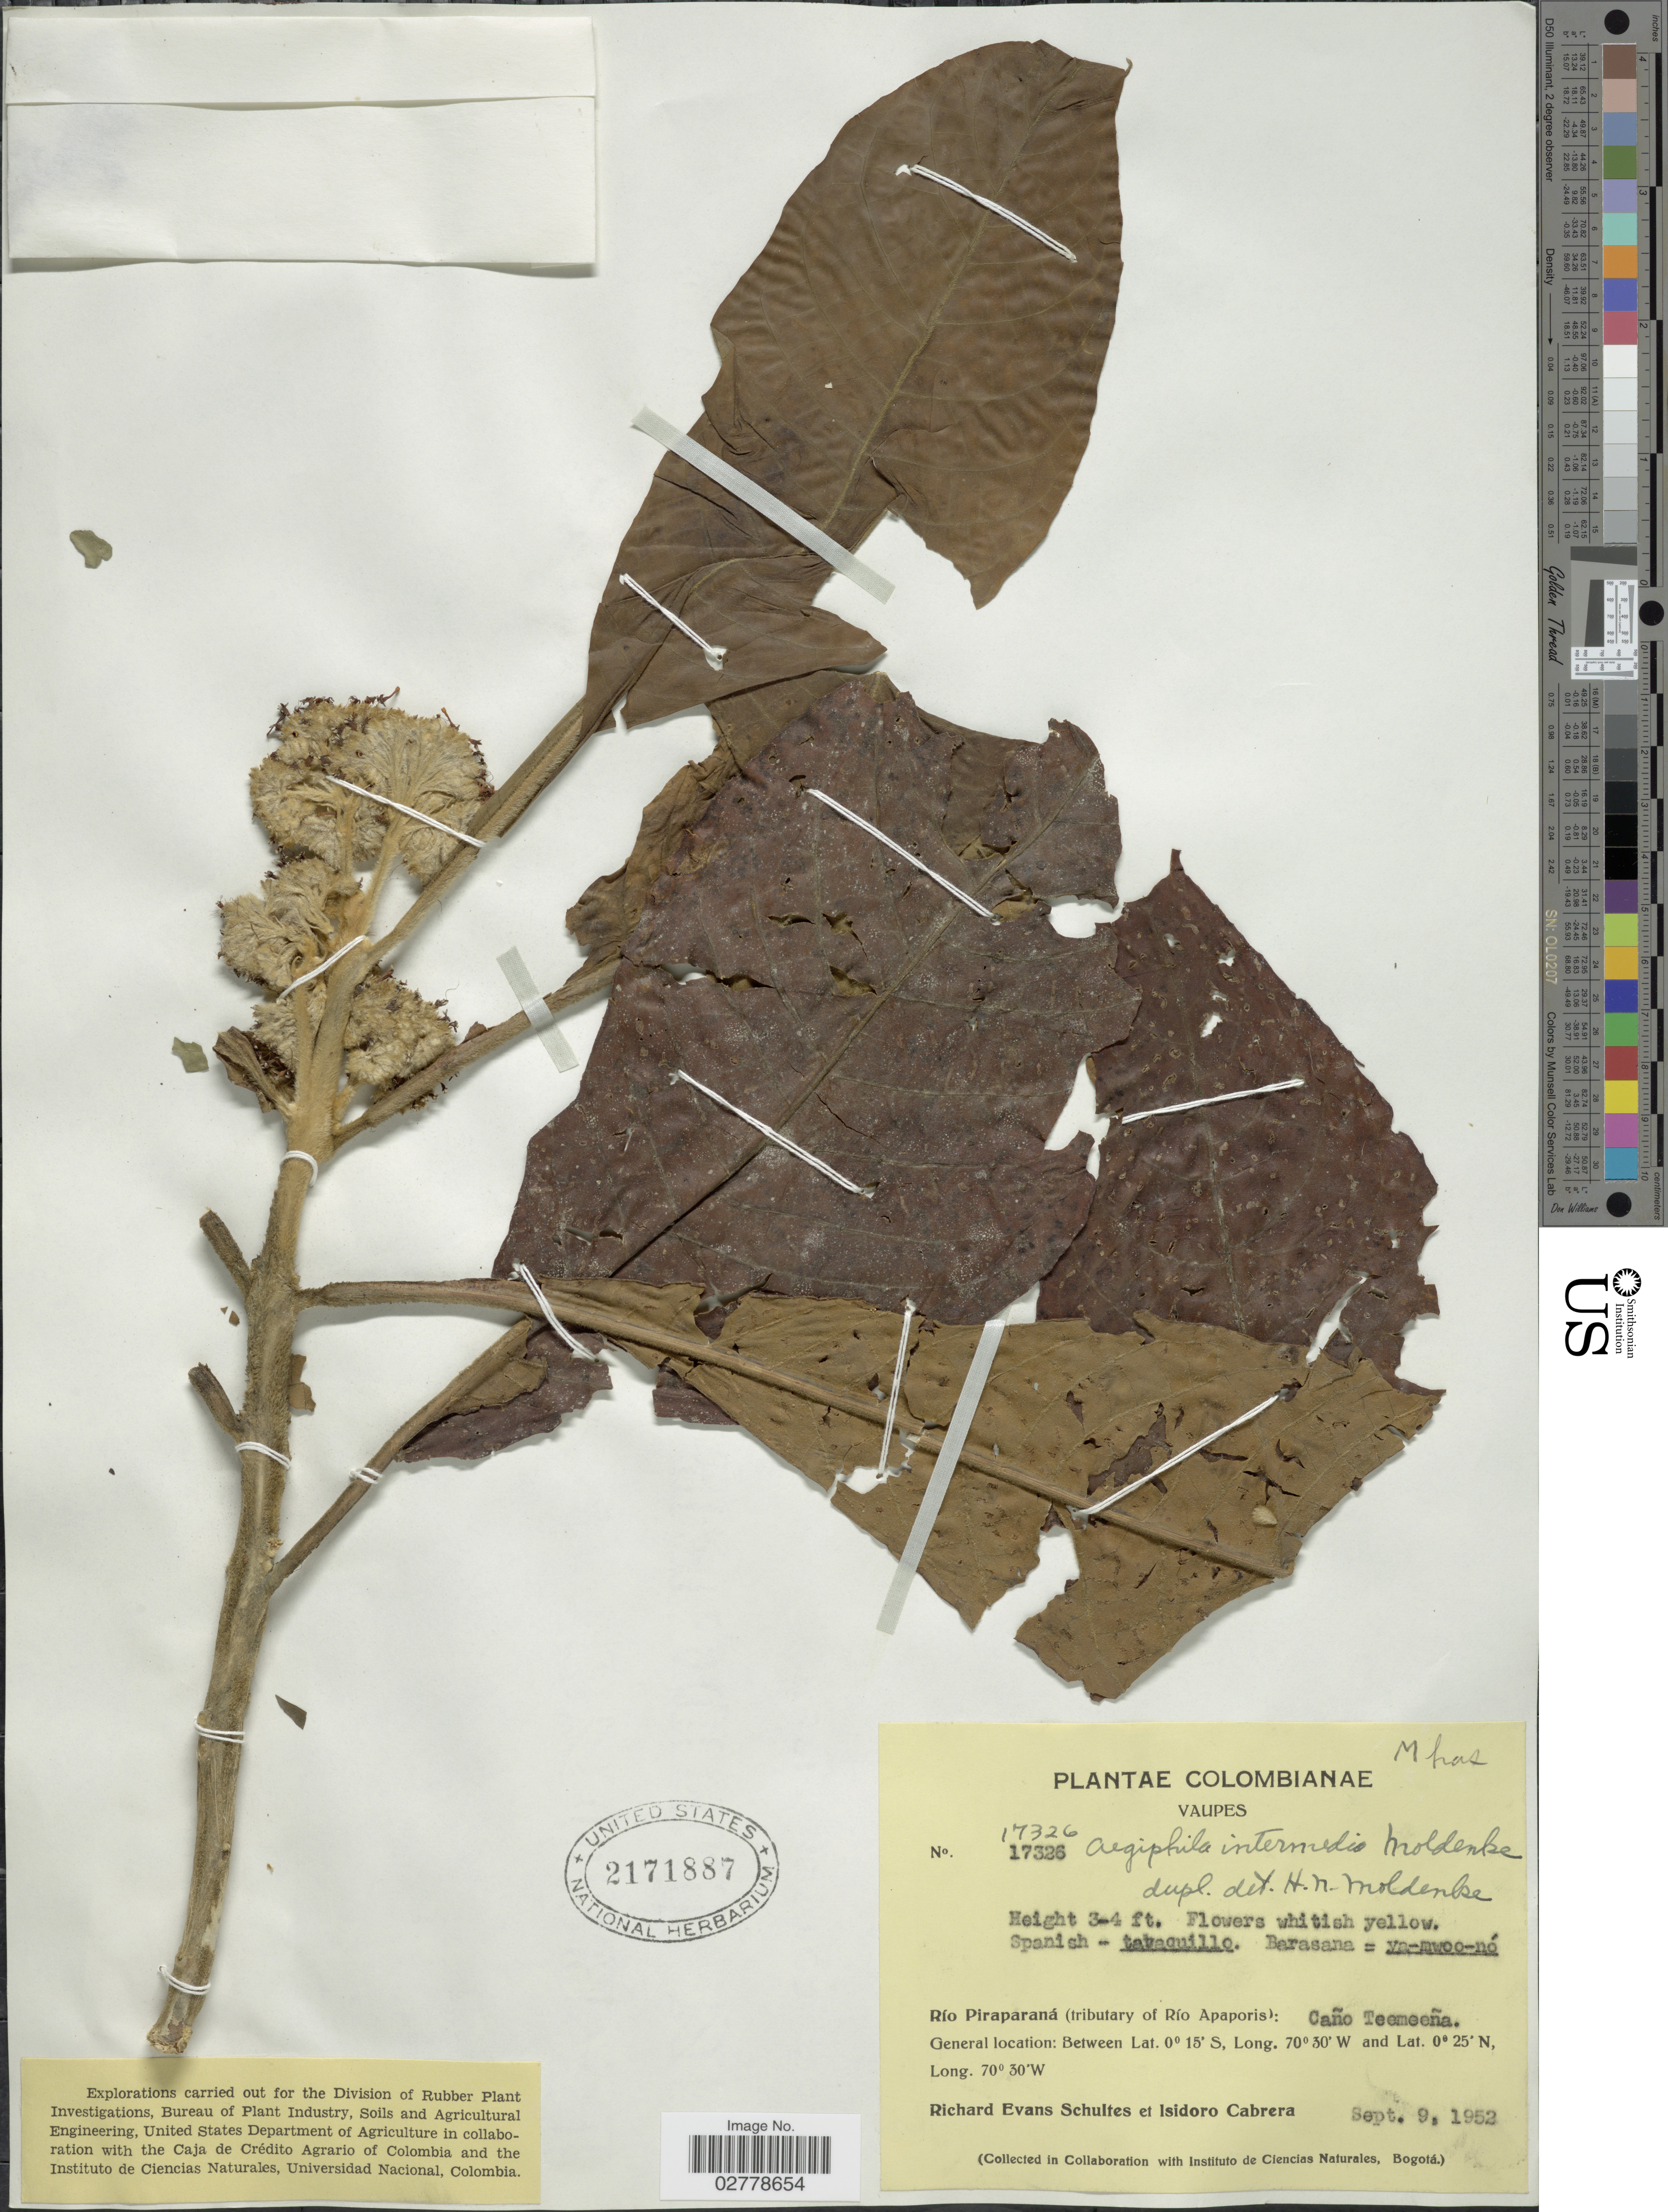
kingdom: Plantae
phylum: Tracheophyta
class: Magnoliopsida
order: Lamiales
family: Lamiaceae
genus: Aegiphila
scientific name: Aegiphila intermedia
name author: Moldenke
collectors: R. E. Schultes & I. Cabrera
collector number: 17326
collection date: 1952-09-09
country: Colombia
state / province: Vaupés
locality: Río Piraparaná (tributary of Río Apaporis): Caño Teemeeña.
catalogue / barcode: US 2171887